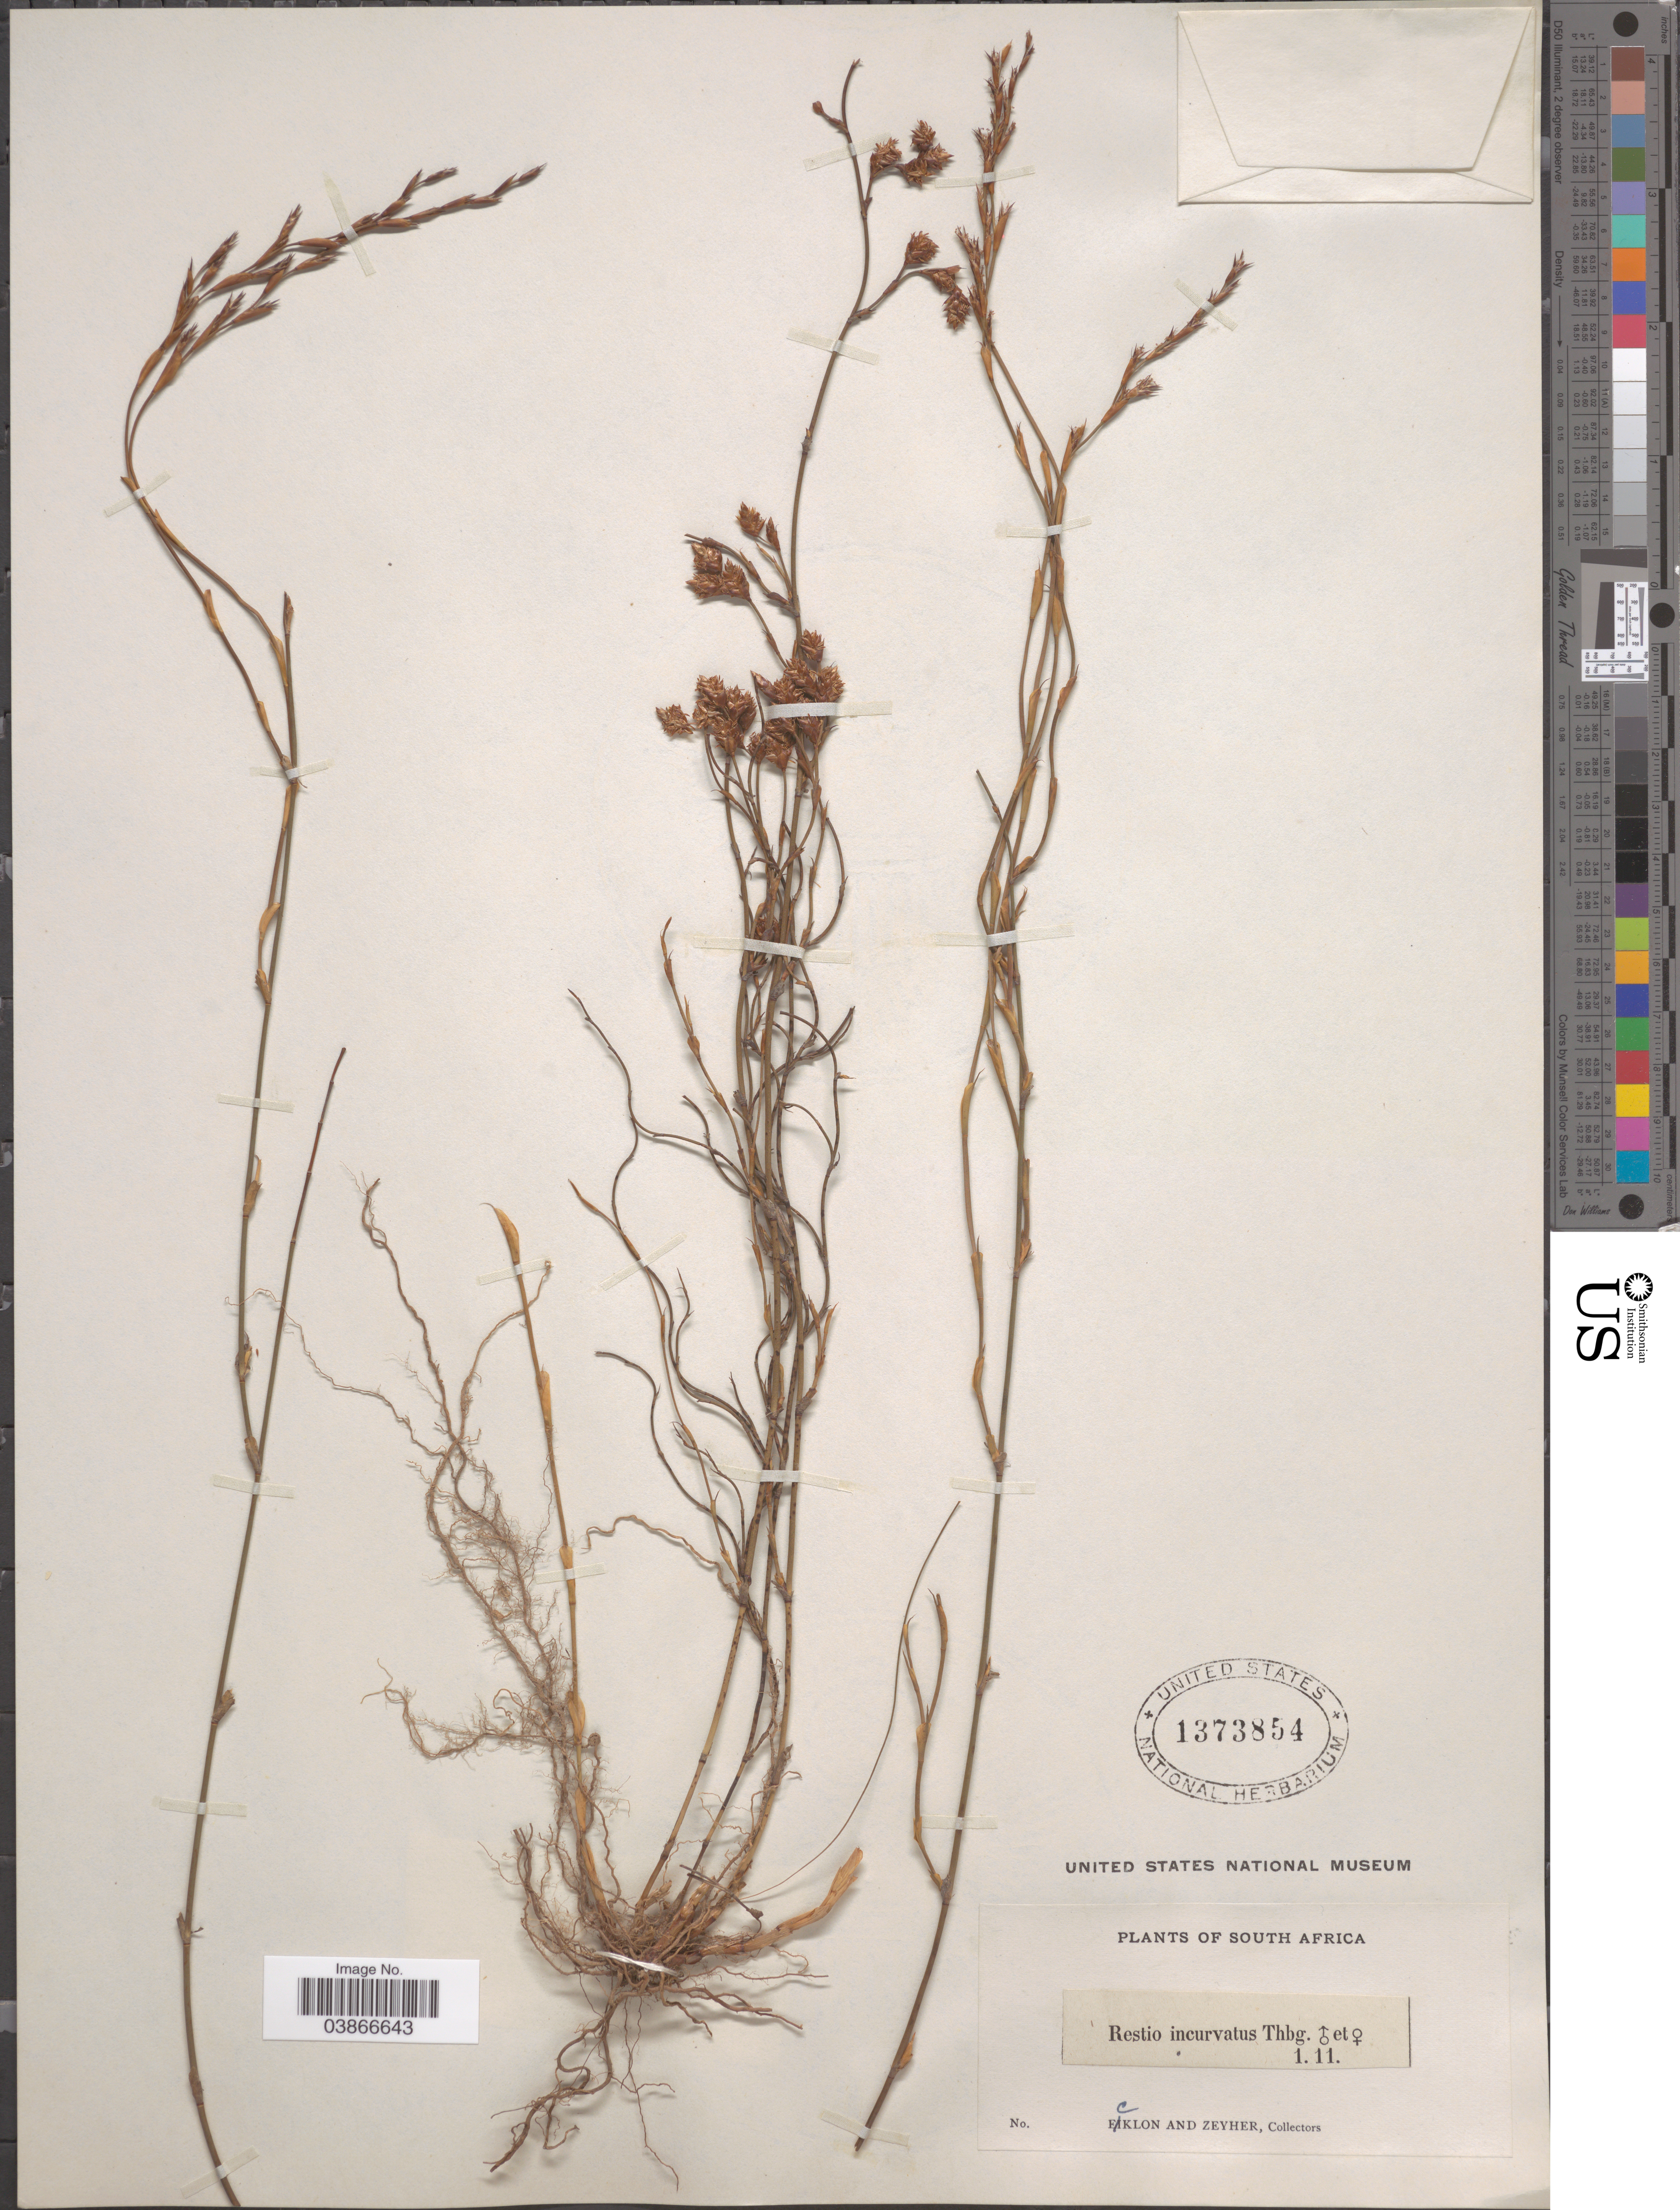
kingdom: Plantae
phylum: Tracheophyta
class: Liliopsida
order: Poales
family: Restionaceae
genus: Restio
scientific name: Restio incurvatus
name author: Thunb.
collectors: -. Ecklon & -. Zeyher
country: South Africa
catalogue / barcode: US 1373854